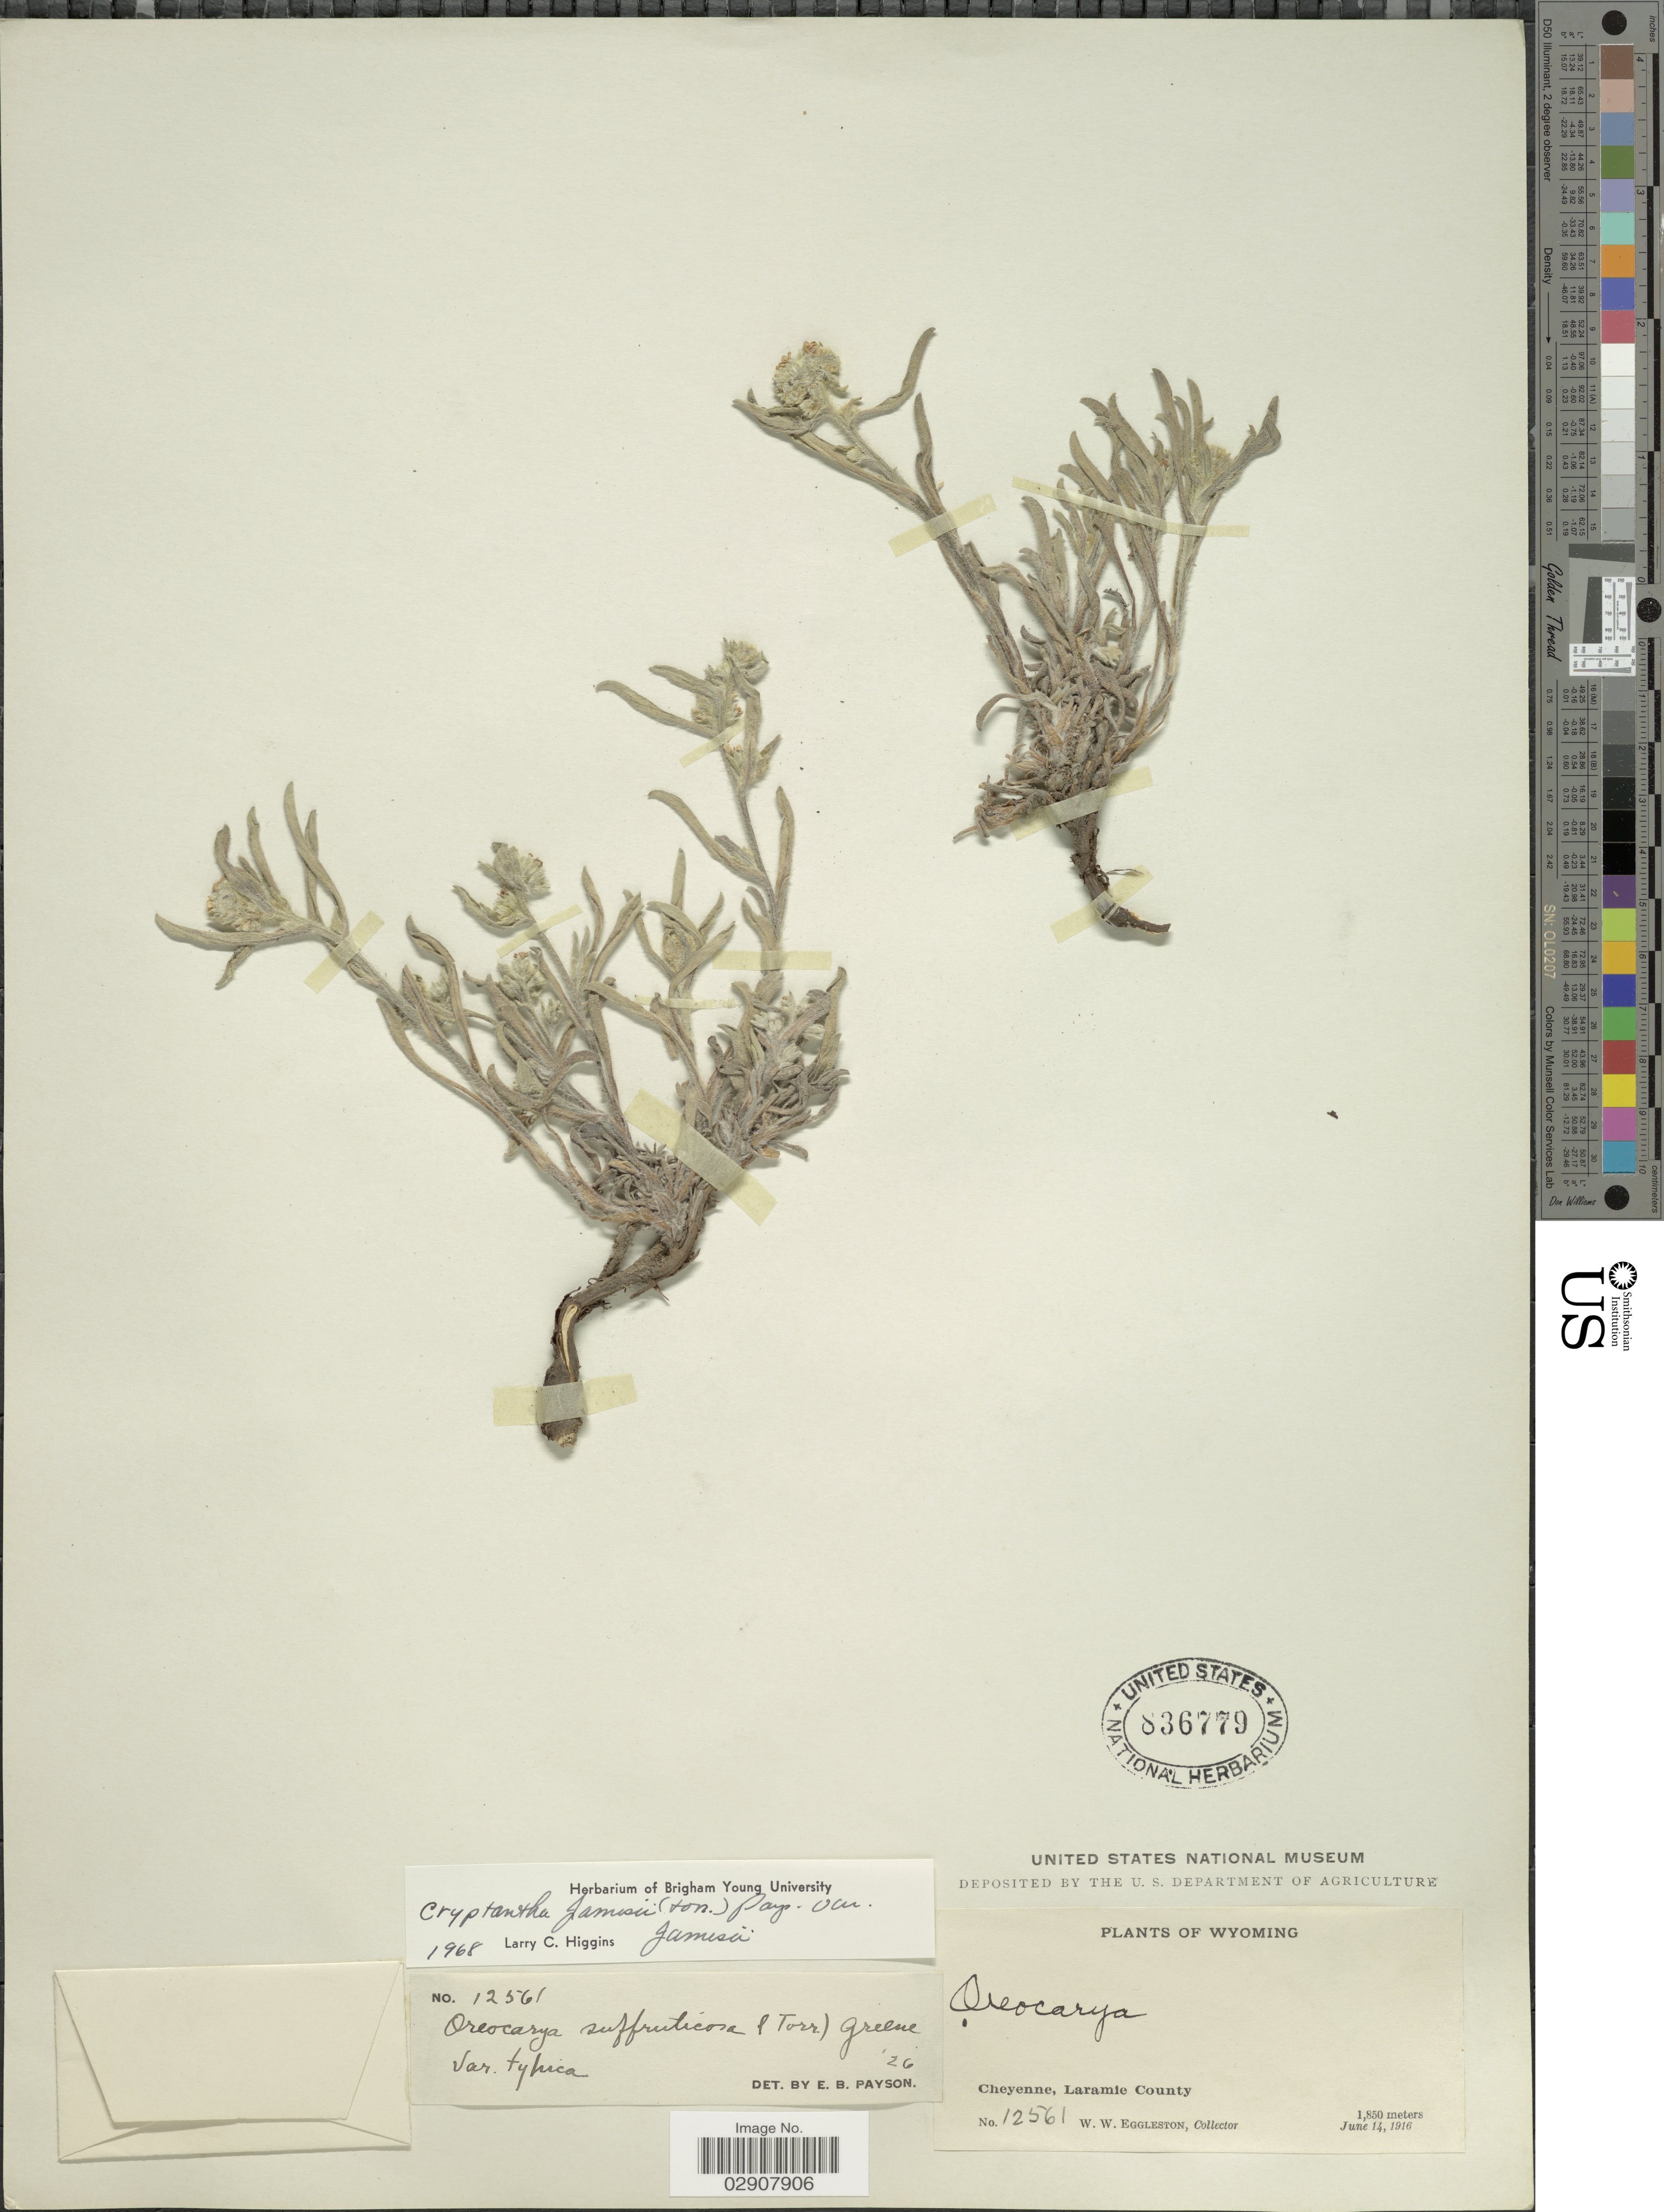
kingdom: Plantae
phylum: Tracheophyta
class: Magnoliopsida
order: Boraginales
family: Boraginaceae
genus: Cryptantha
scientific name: Cryptantha jamesii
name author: (Torr.) Payson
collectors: W. W. Eggleston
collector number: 12561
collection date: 1916-06-14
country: United States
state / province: Wyoming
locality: Cheyenne, Laramie County. Wyoming.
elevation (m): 1850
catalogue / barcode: US 836779